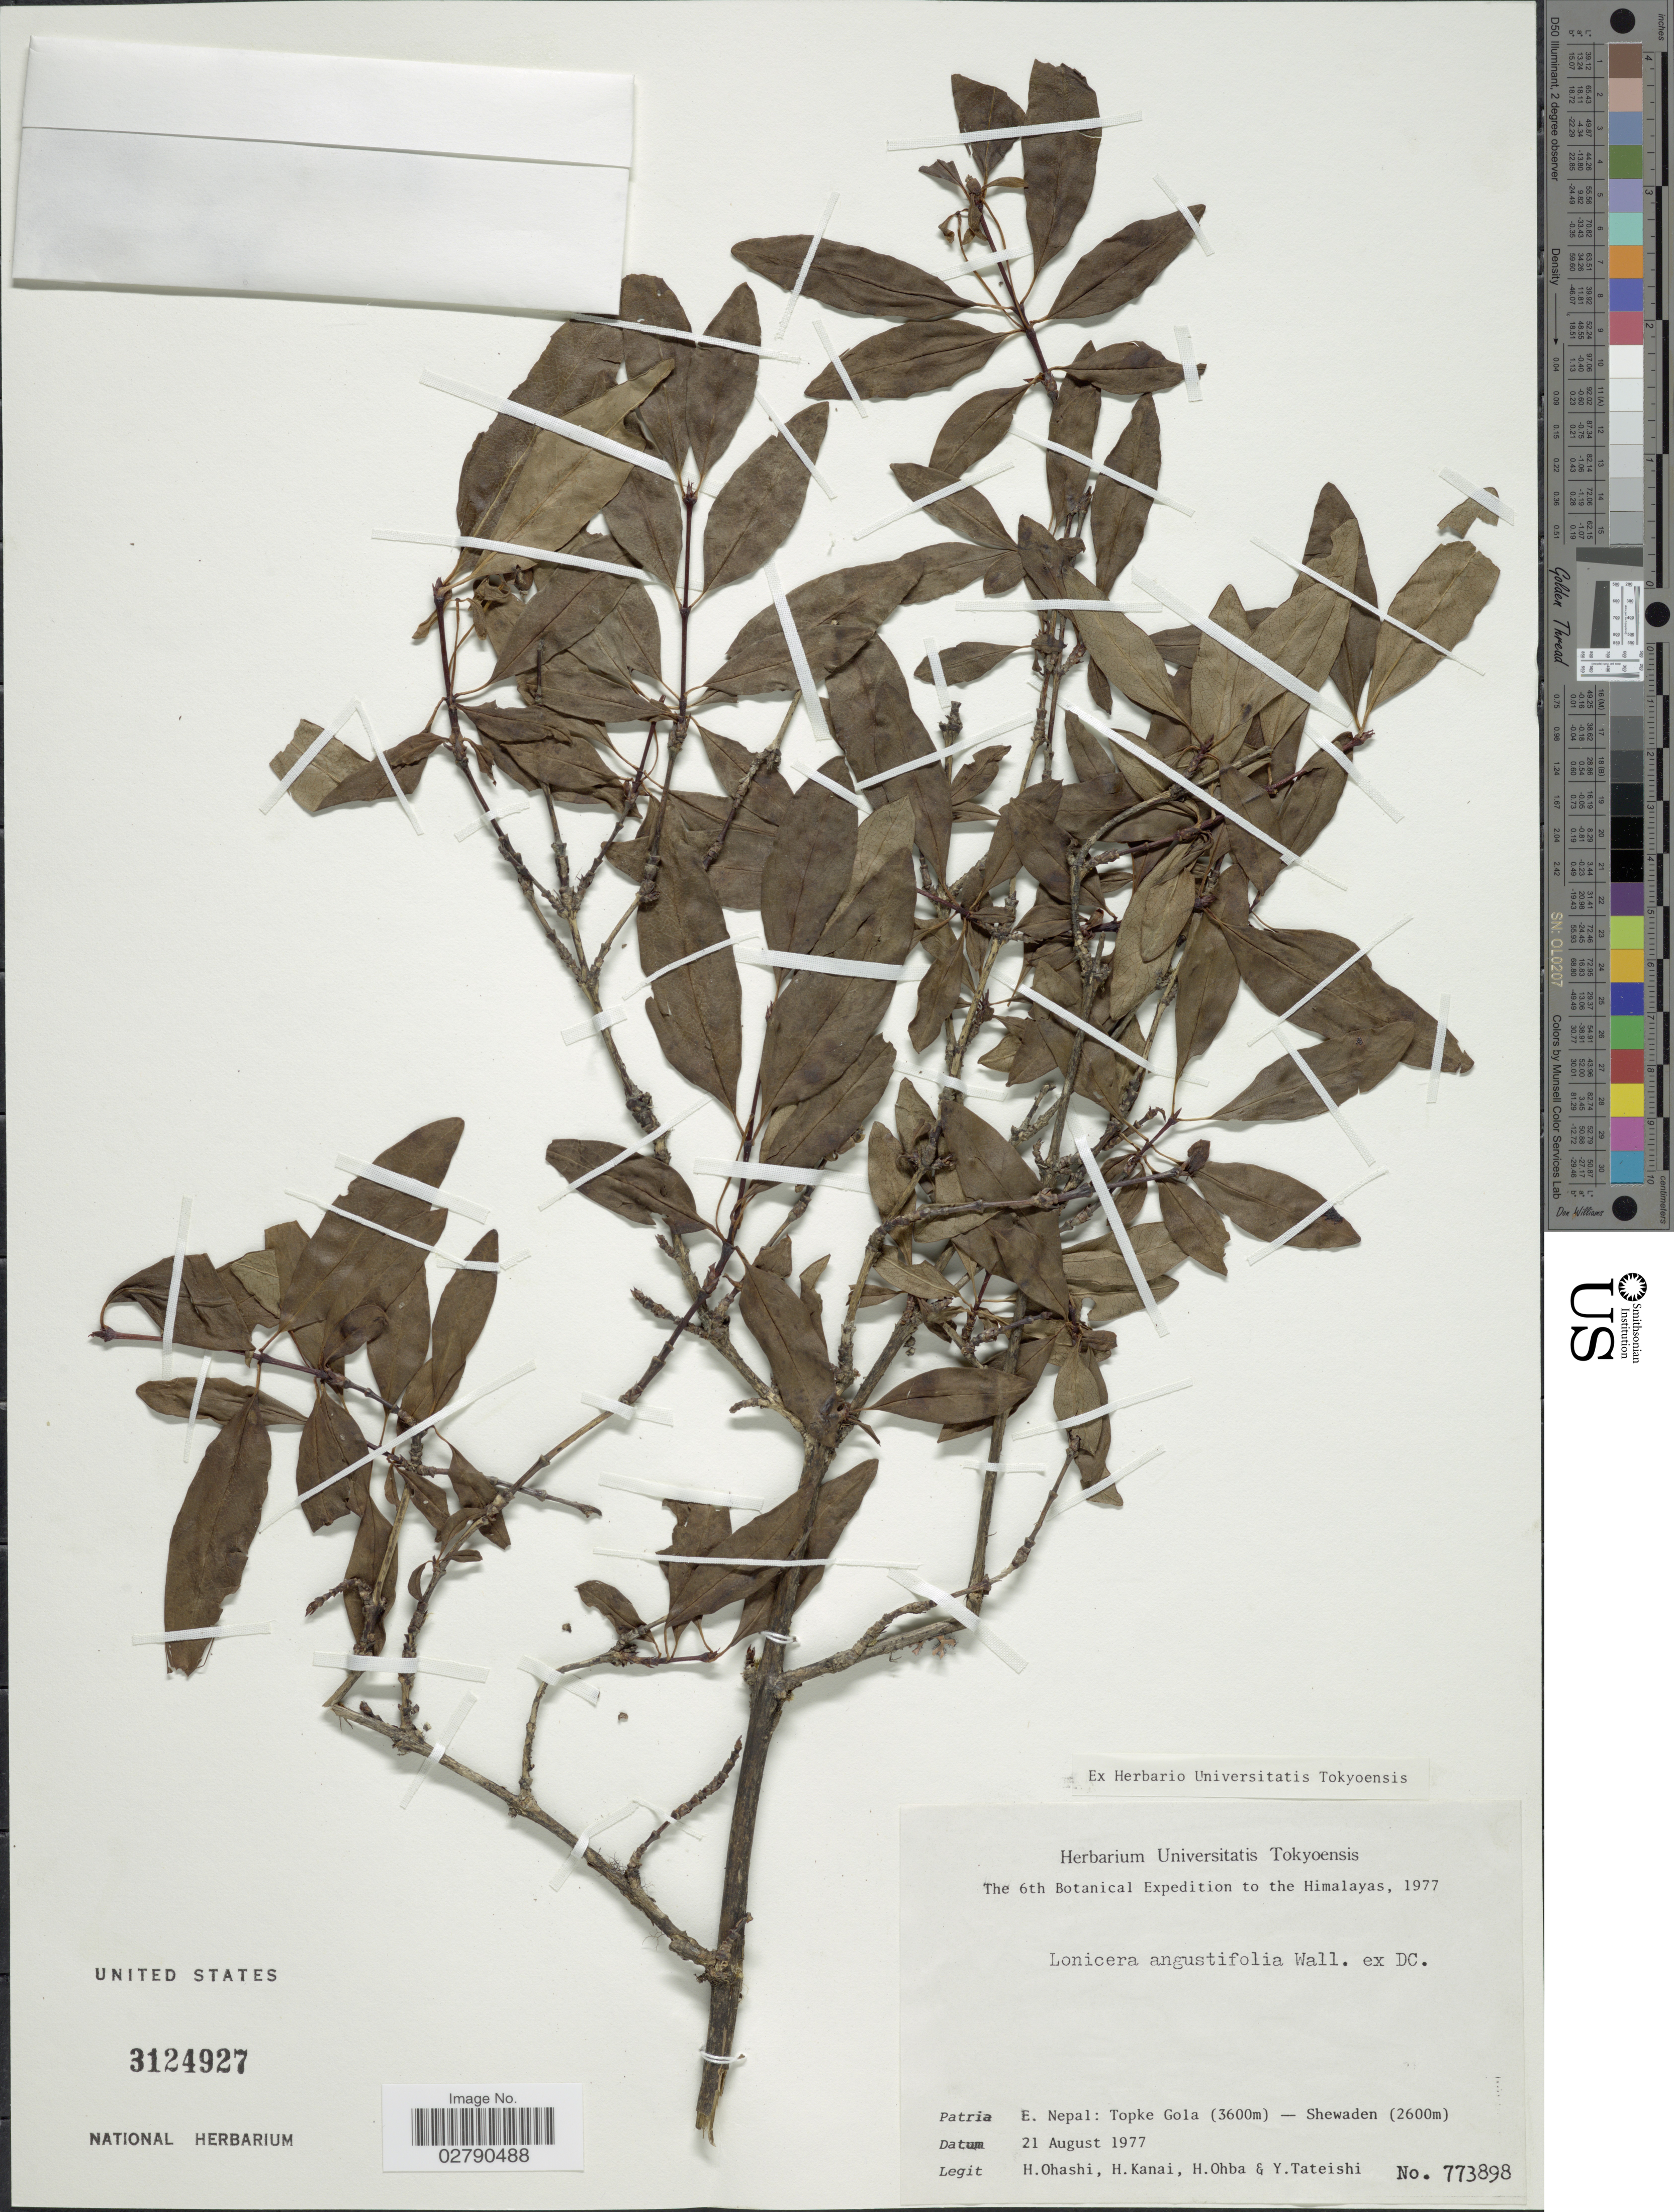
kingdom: Plantae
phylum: Tracheophyta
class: Magnoliopsida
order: Dipsacales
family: Caprifoliaceae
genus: Lonicera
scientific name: Lonicera angustifolia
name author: Wall. ex DC.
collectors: H. Ohashi, H. Kanai, H. Ohba & Y. Tateishi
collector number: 773898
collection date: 1977-08-21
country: Nepal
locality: E. Nepal: Topke Gola - Shewaden.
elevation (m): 2600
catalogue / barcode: US 3124927